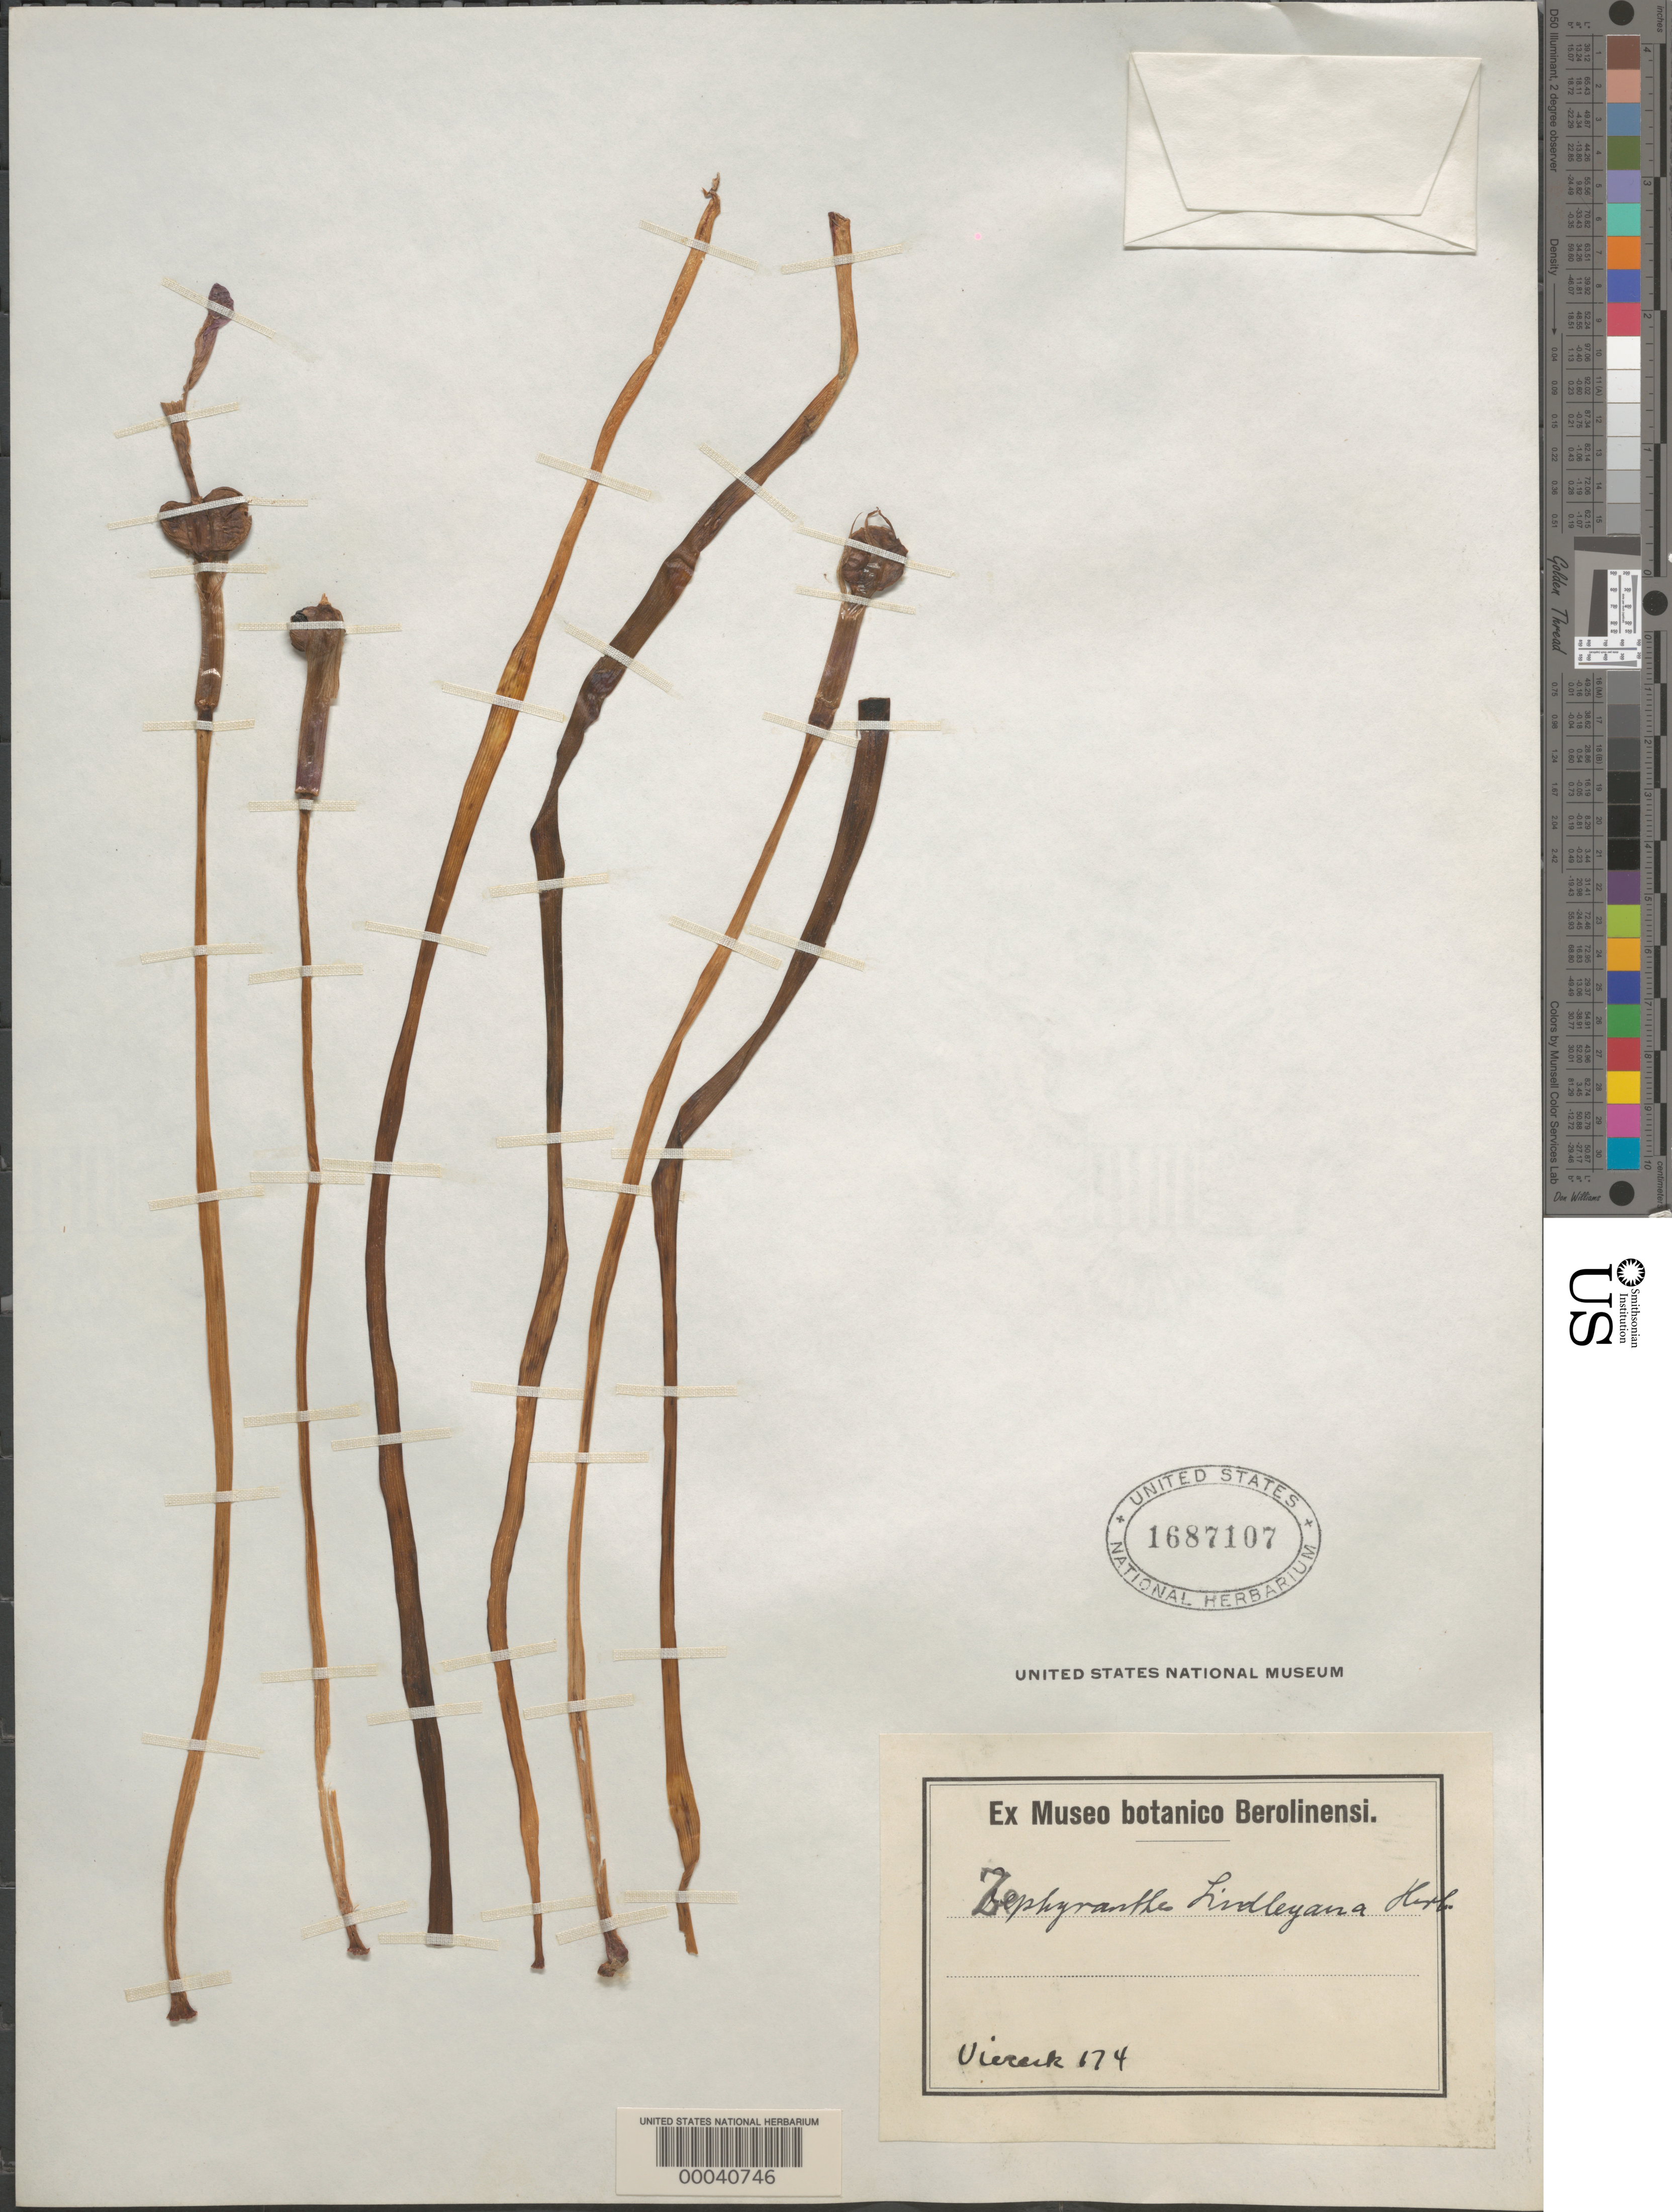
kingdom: Plantae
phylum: Tracheophyta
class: Liliopsida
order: Asparagales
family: Amaryllidaceae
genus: Zephyranthes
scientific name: Zephyranthes lindleyana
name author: Herb.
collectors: -. Viereck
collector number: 174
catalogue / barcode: US 1687107